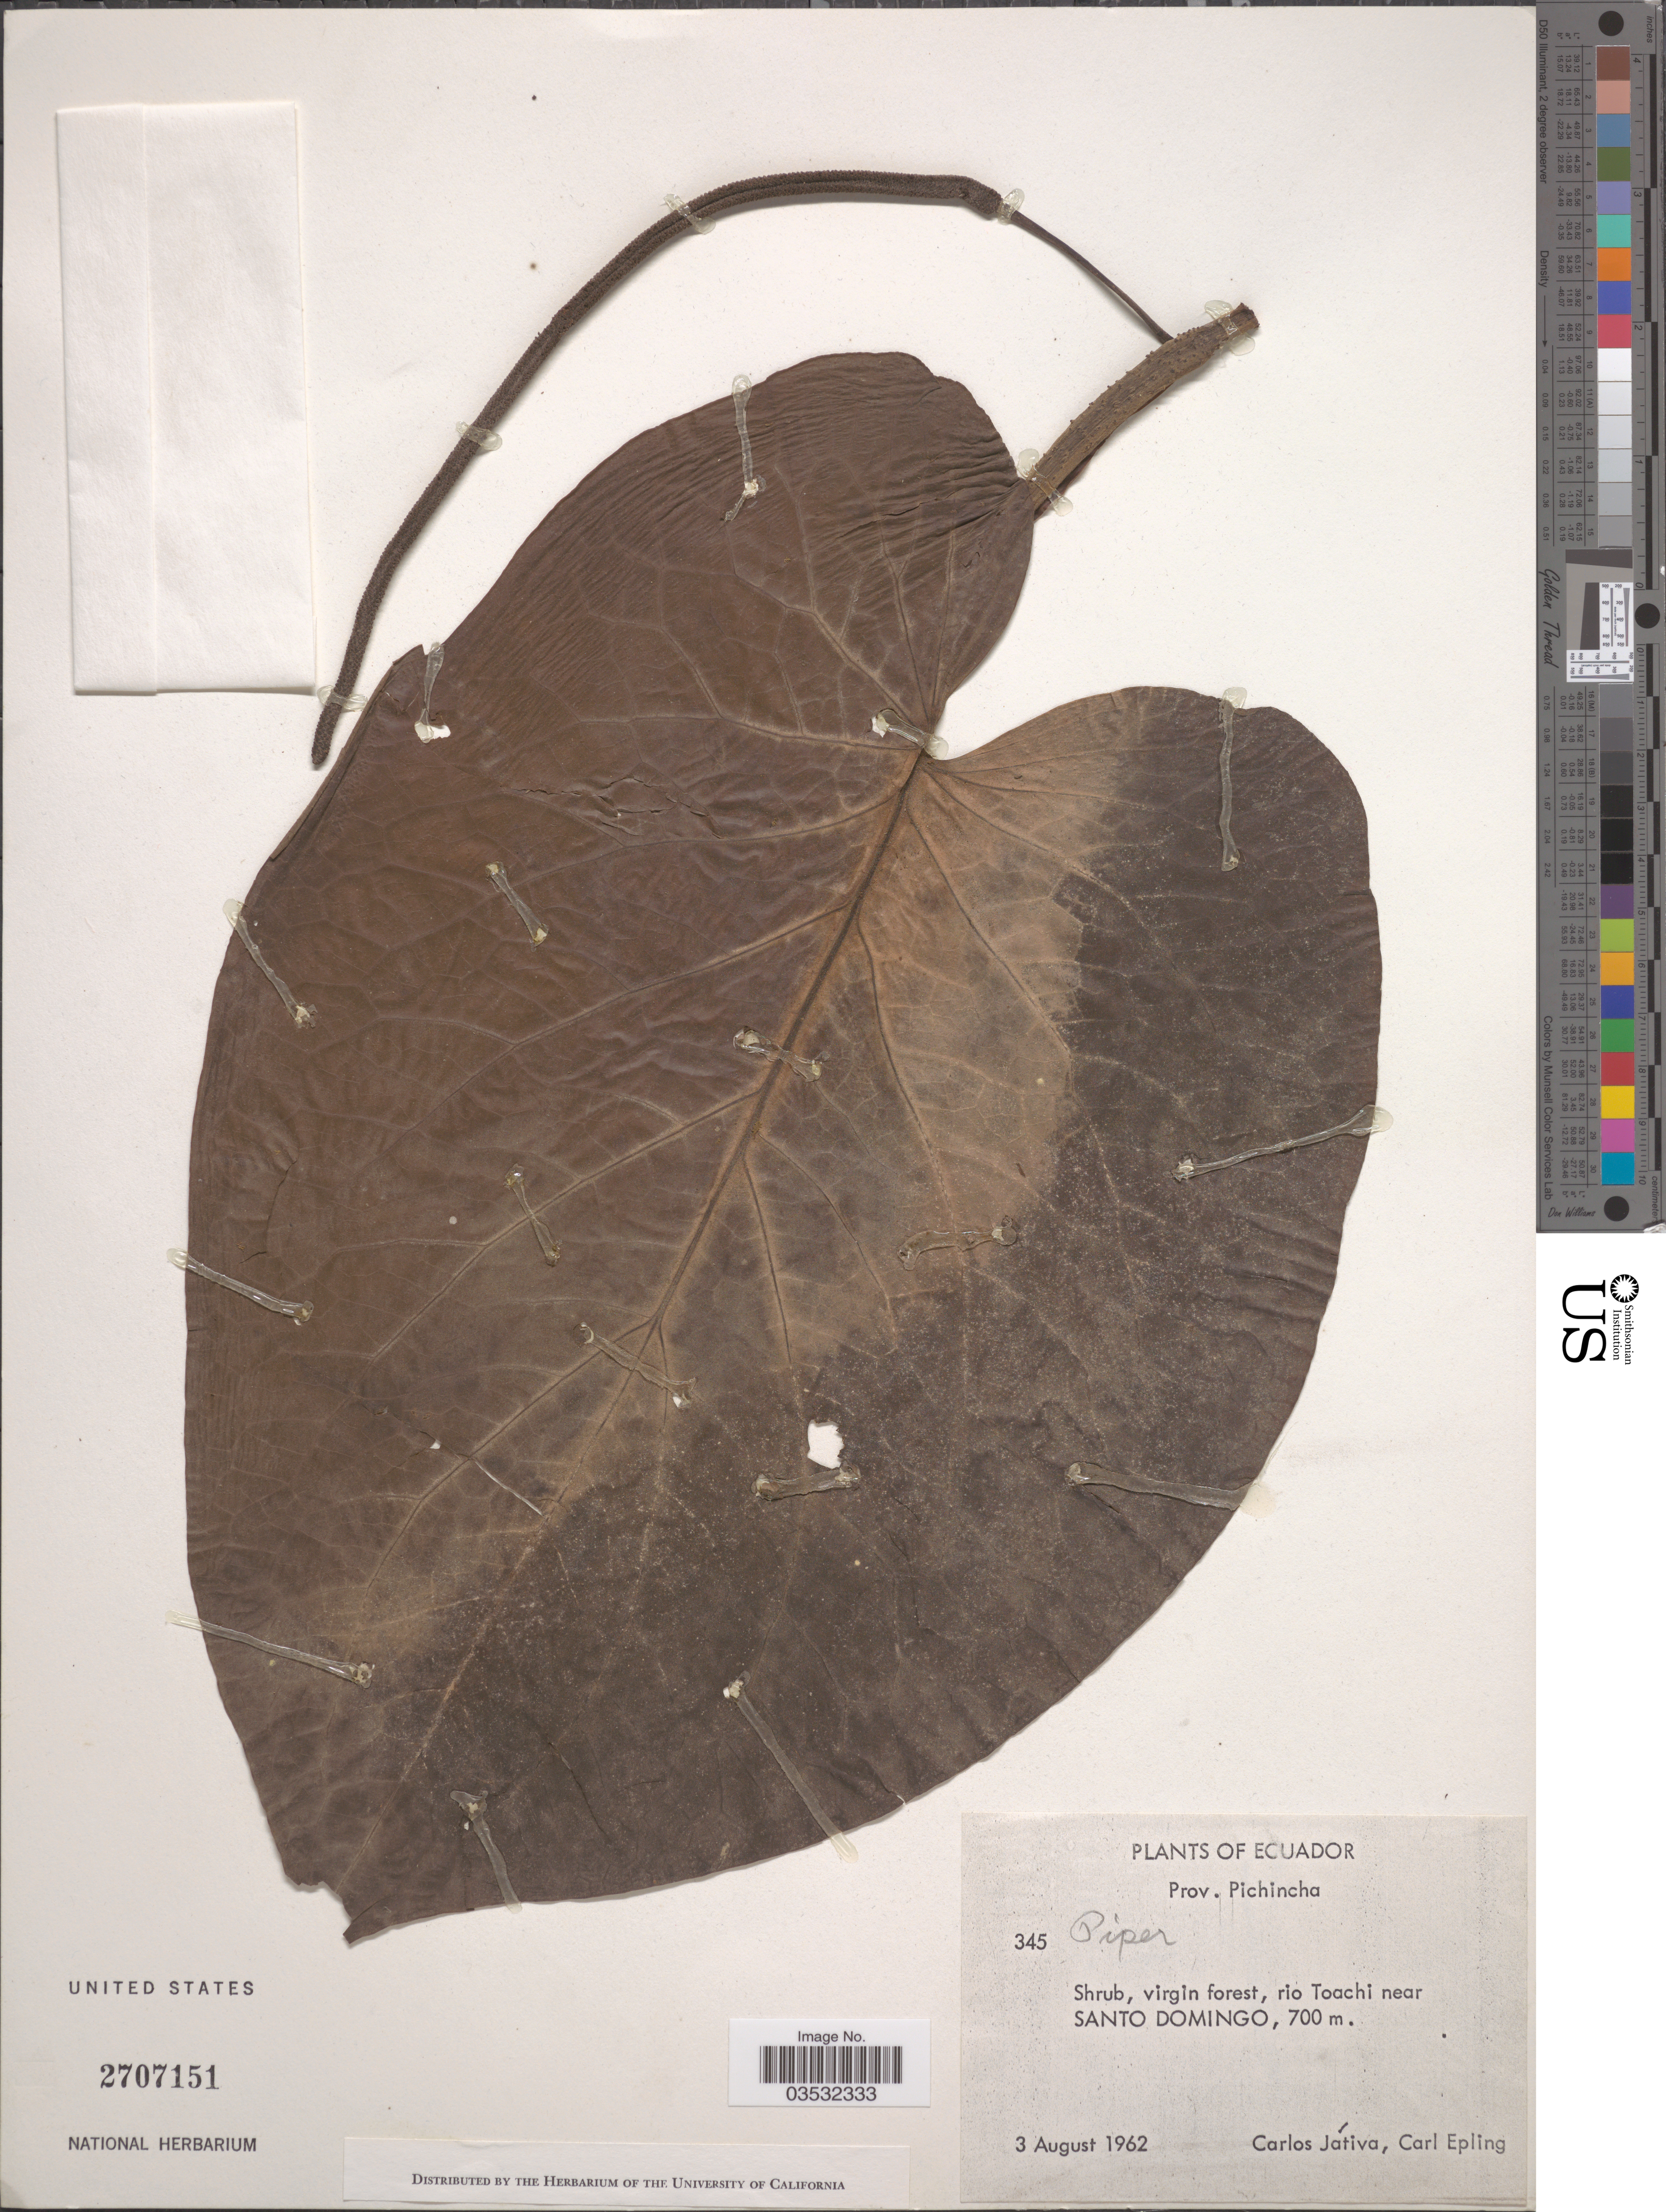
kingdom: Plantae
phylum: Tracheophyta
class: Magnoliopsida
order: Piperales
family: Piperaceae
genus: Piper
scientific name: Piper sp.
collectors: C. D. Játiva & C. C. Epling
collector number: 345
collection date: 1962-08-03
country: Ecuador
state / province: Pichincha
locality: Rio Toachi near Santo Domingo.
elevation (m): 700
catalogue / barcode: US 2707151